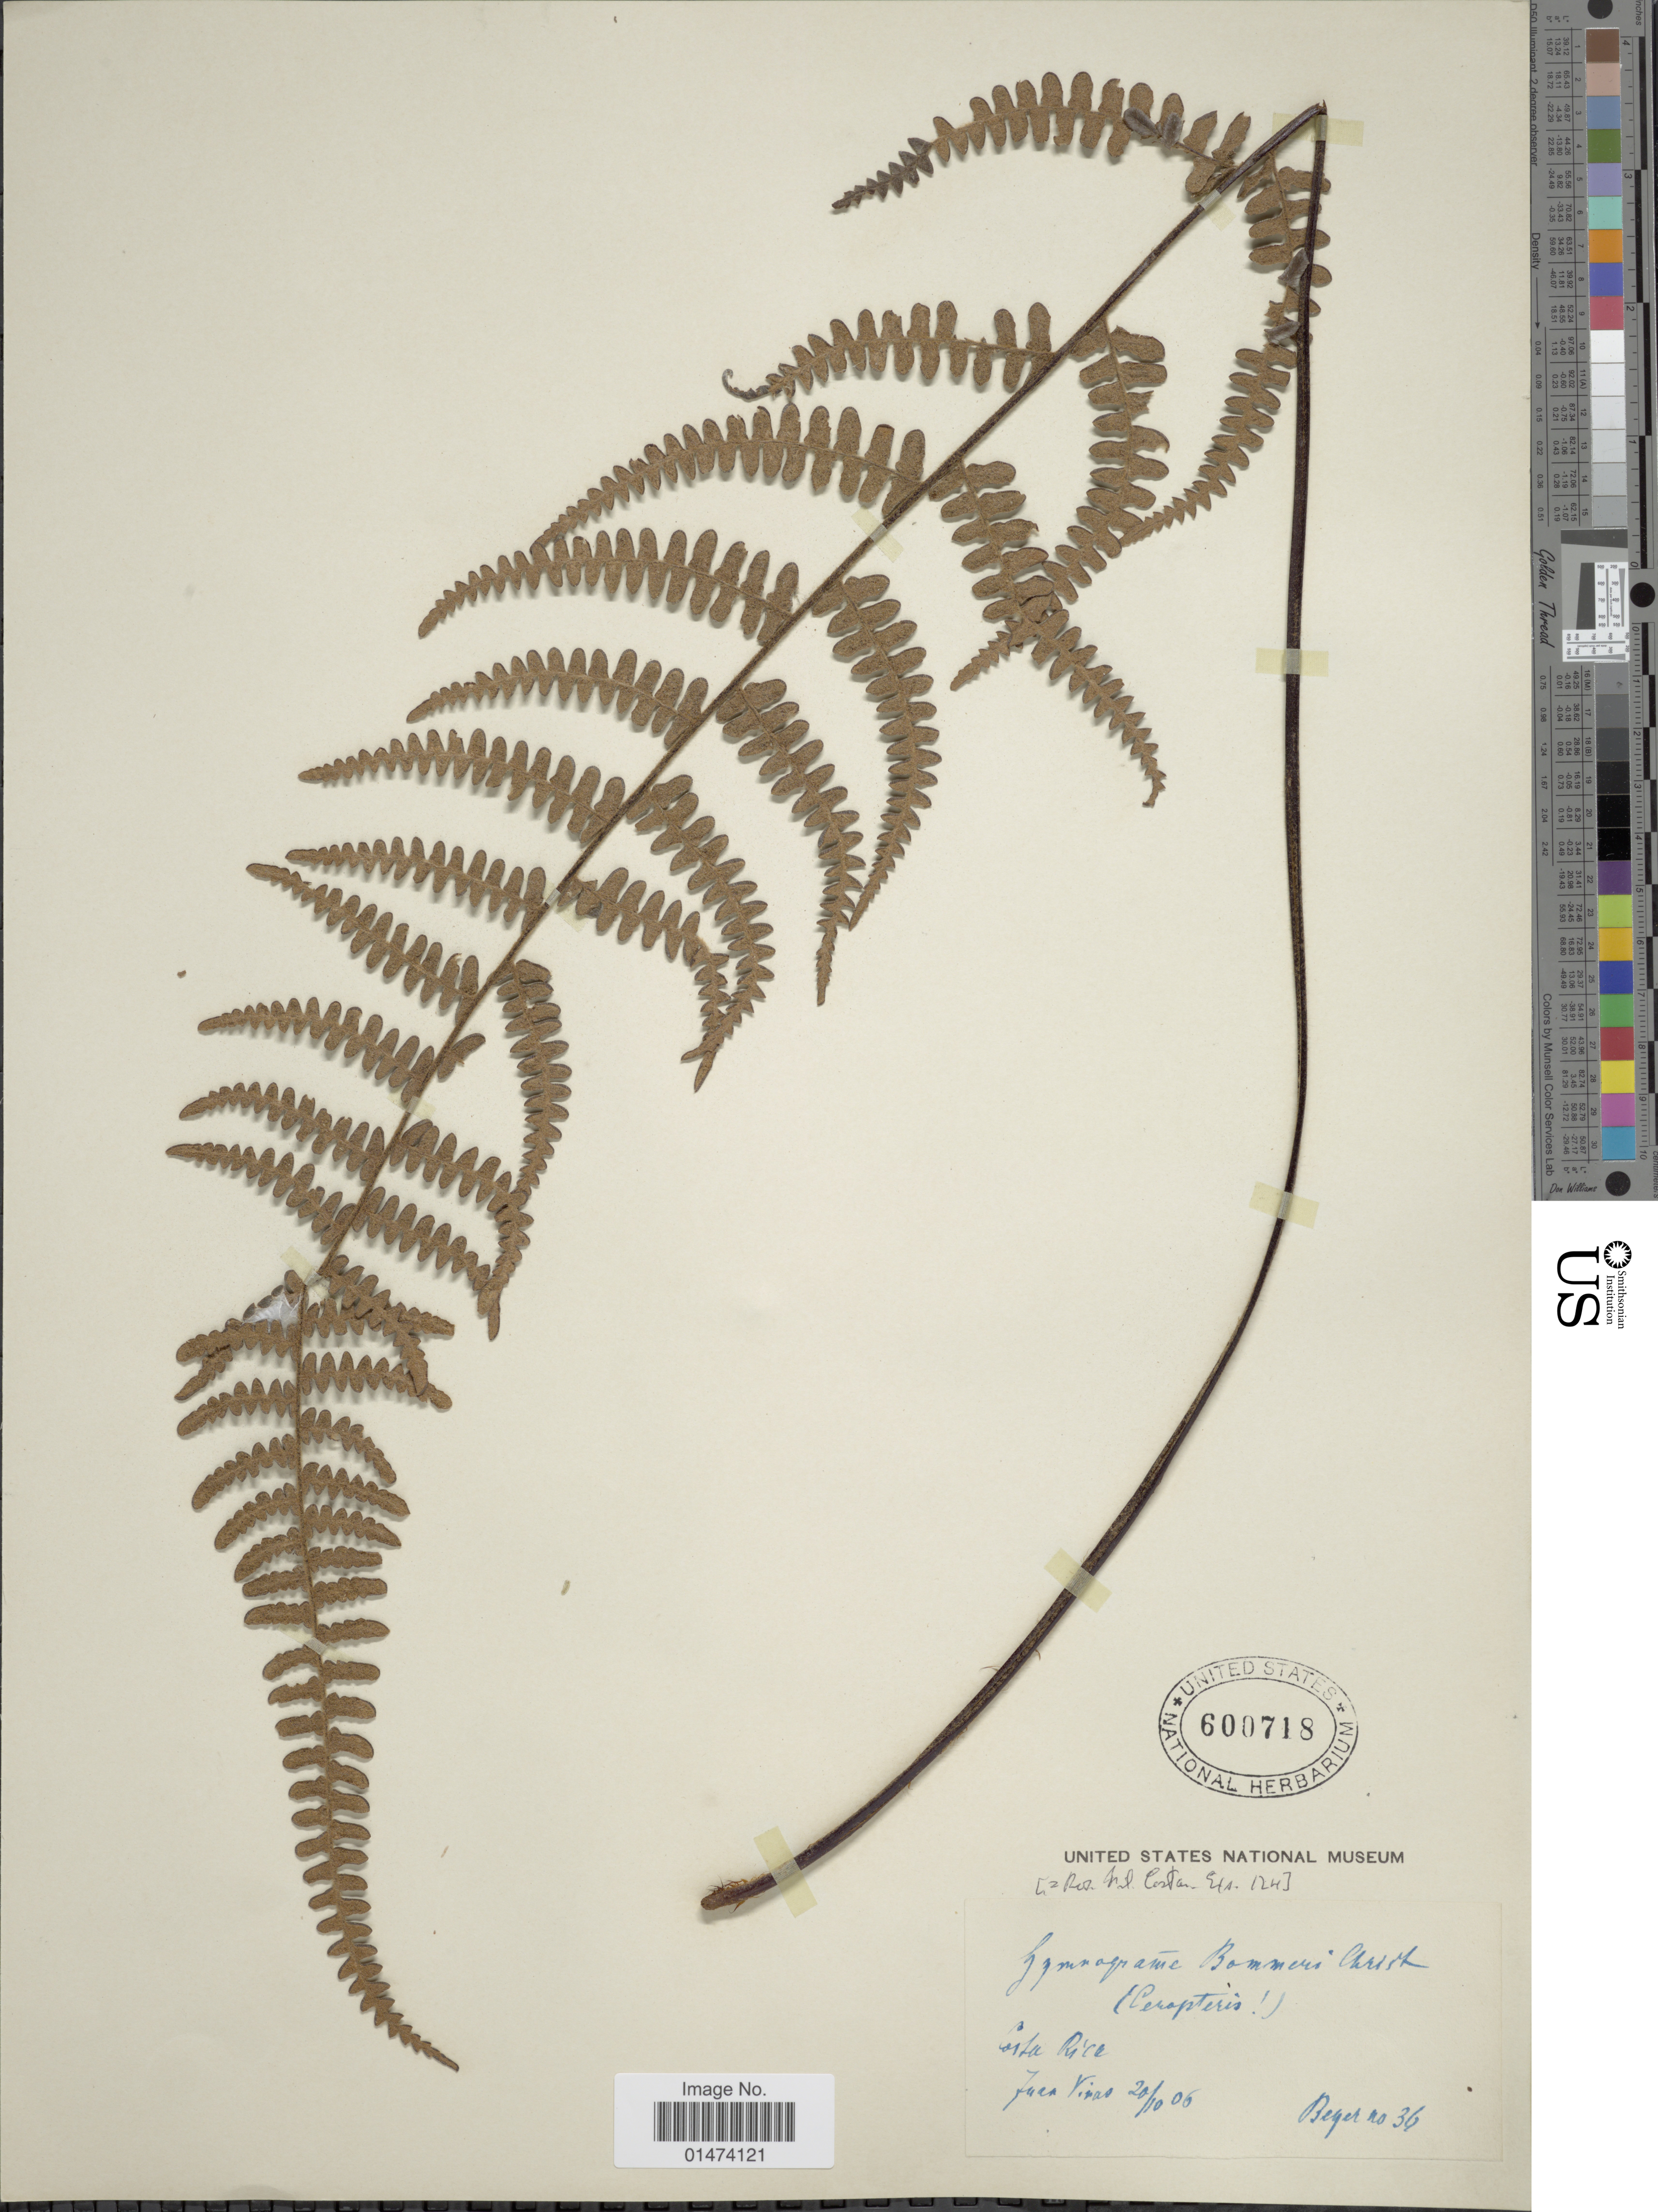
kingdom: Plantae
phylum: Tracheophyta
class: Polypodiopsida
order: Polypodiales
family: Pteridaceae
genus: Pityrogramma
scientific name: Pityrogramma ferruginea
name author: (Kunze) Maxon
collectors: J. Vinas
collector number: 36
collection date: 1906-10-20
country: Costa Rica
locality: Costa Rica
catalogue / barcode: US 600718